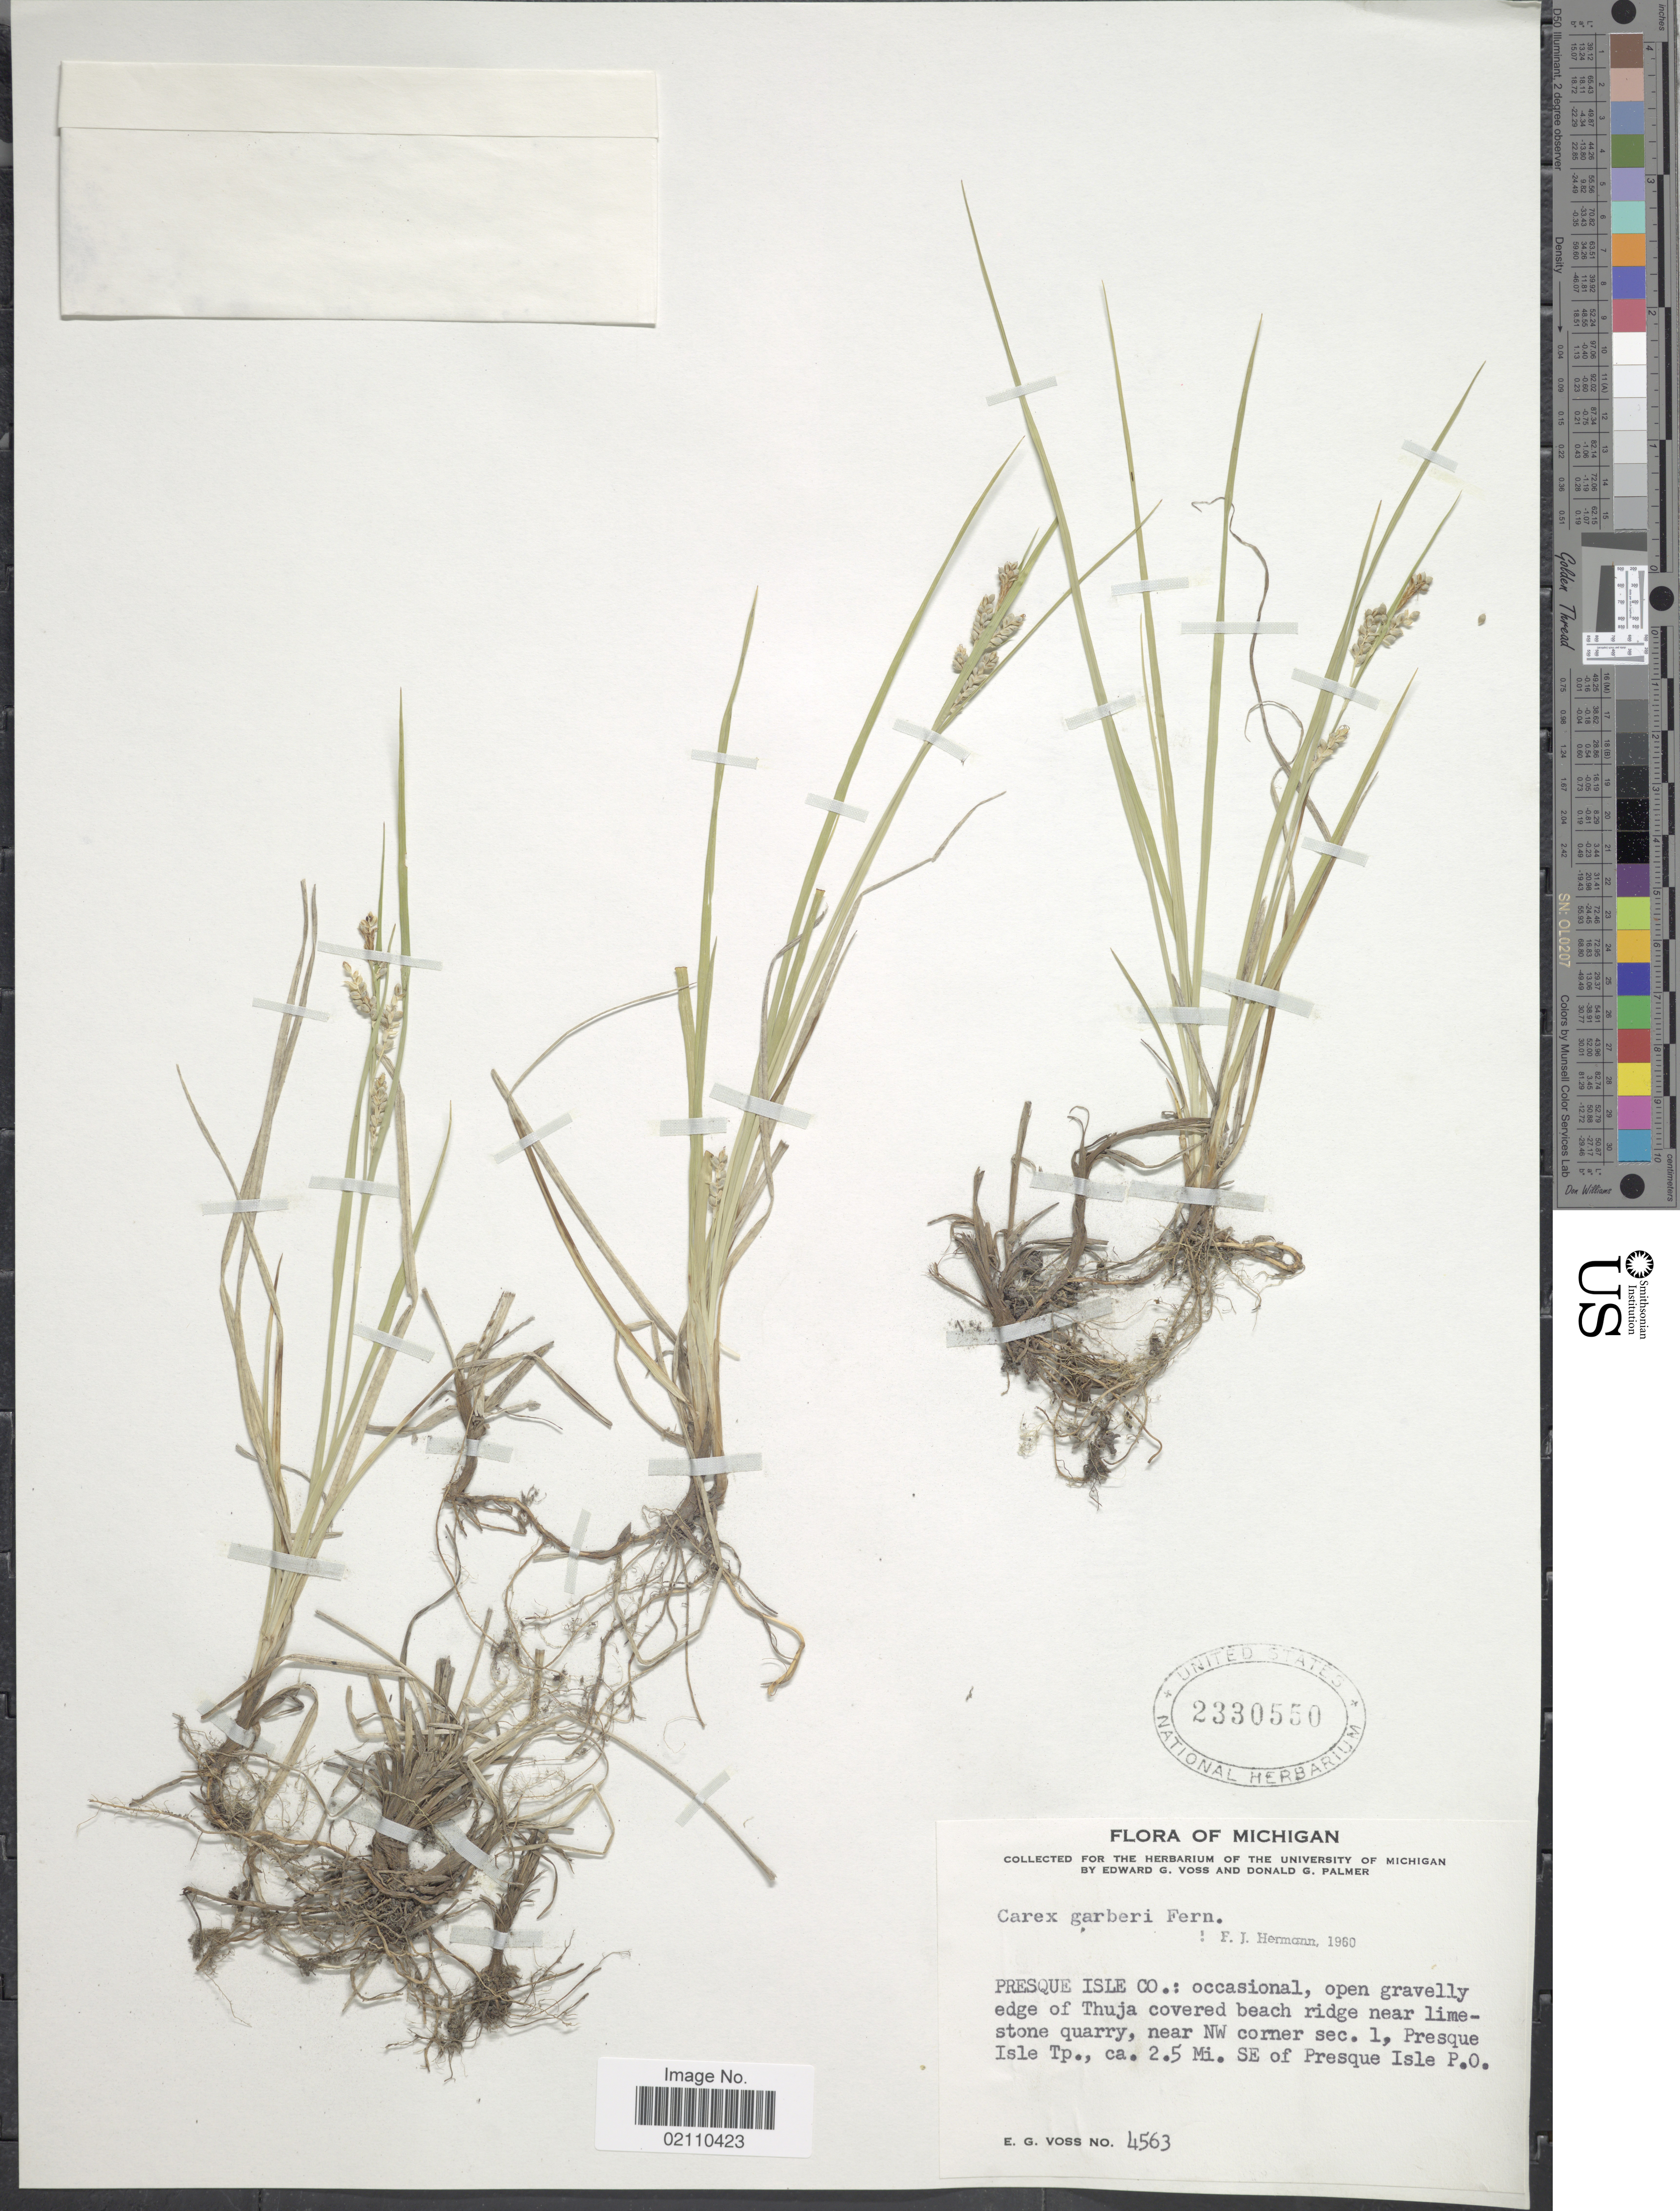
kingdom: Plantae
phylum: Tracheophyta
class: Liliopsida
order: Poales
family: Cyperaceae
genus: Carex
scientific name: Carex garberi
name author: Fernald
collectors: E. G. Voss & D. Palmer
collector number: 4563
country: United States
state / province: Michigan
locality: Presque Isle Co: near limestone quarry, near NW Corner sec. 1, presque Isle Tp., ca. 2.5 Mi. SE of Presque Isle P. O.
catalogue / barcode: US 2330550